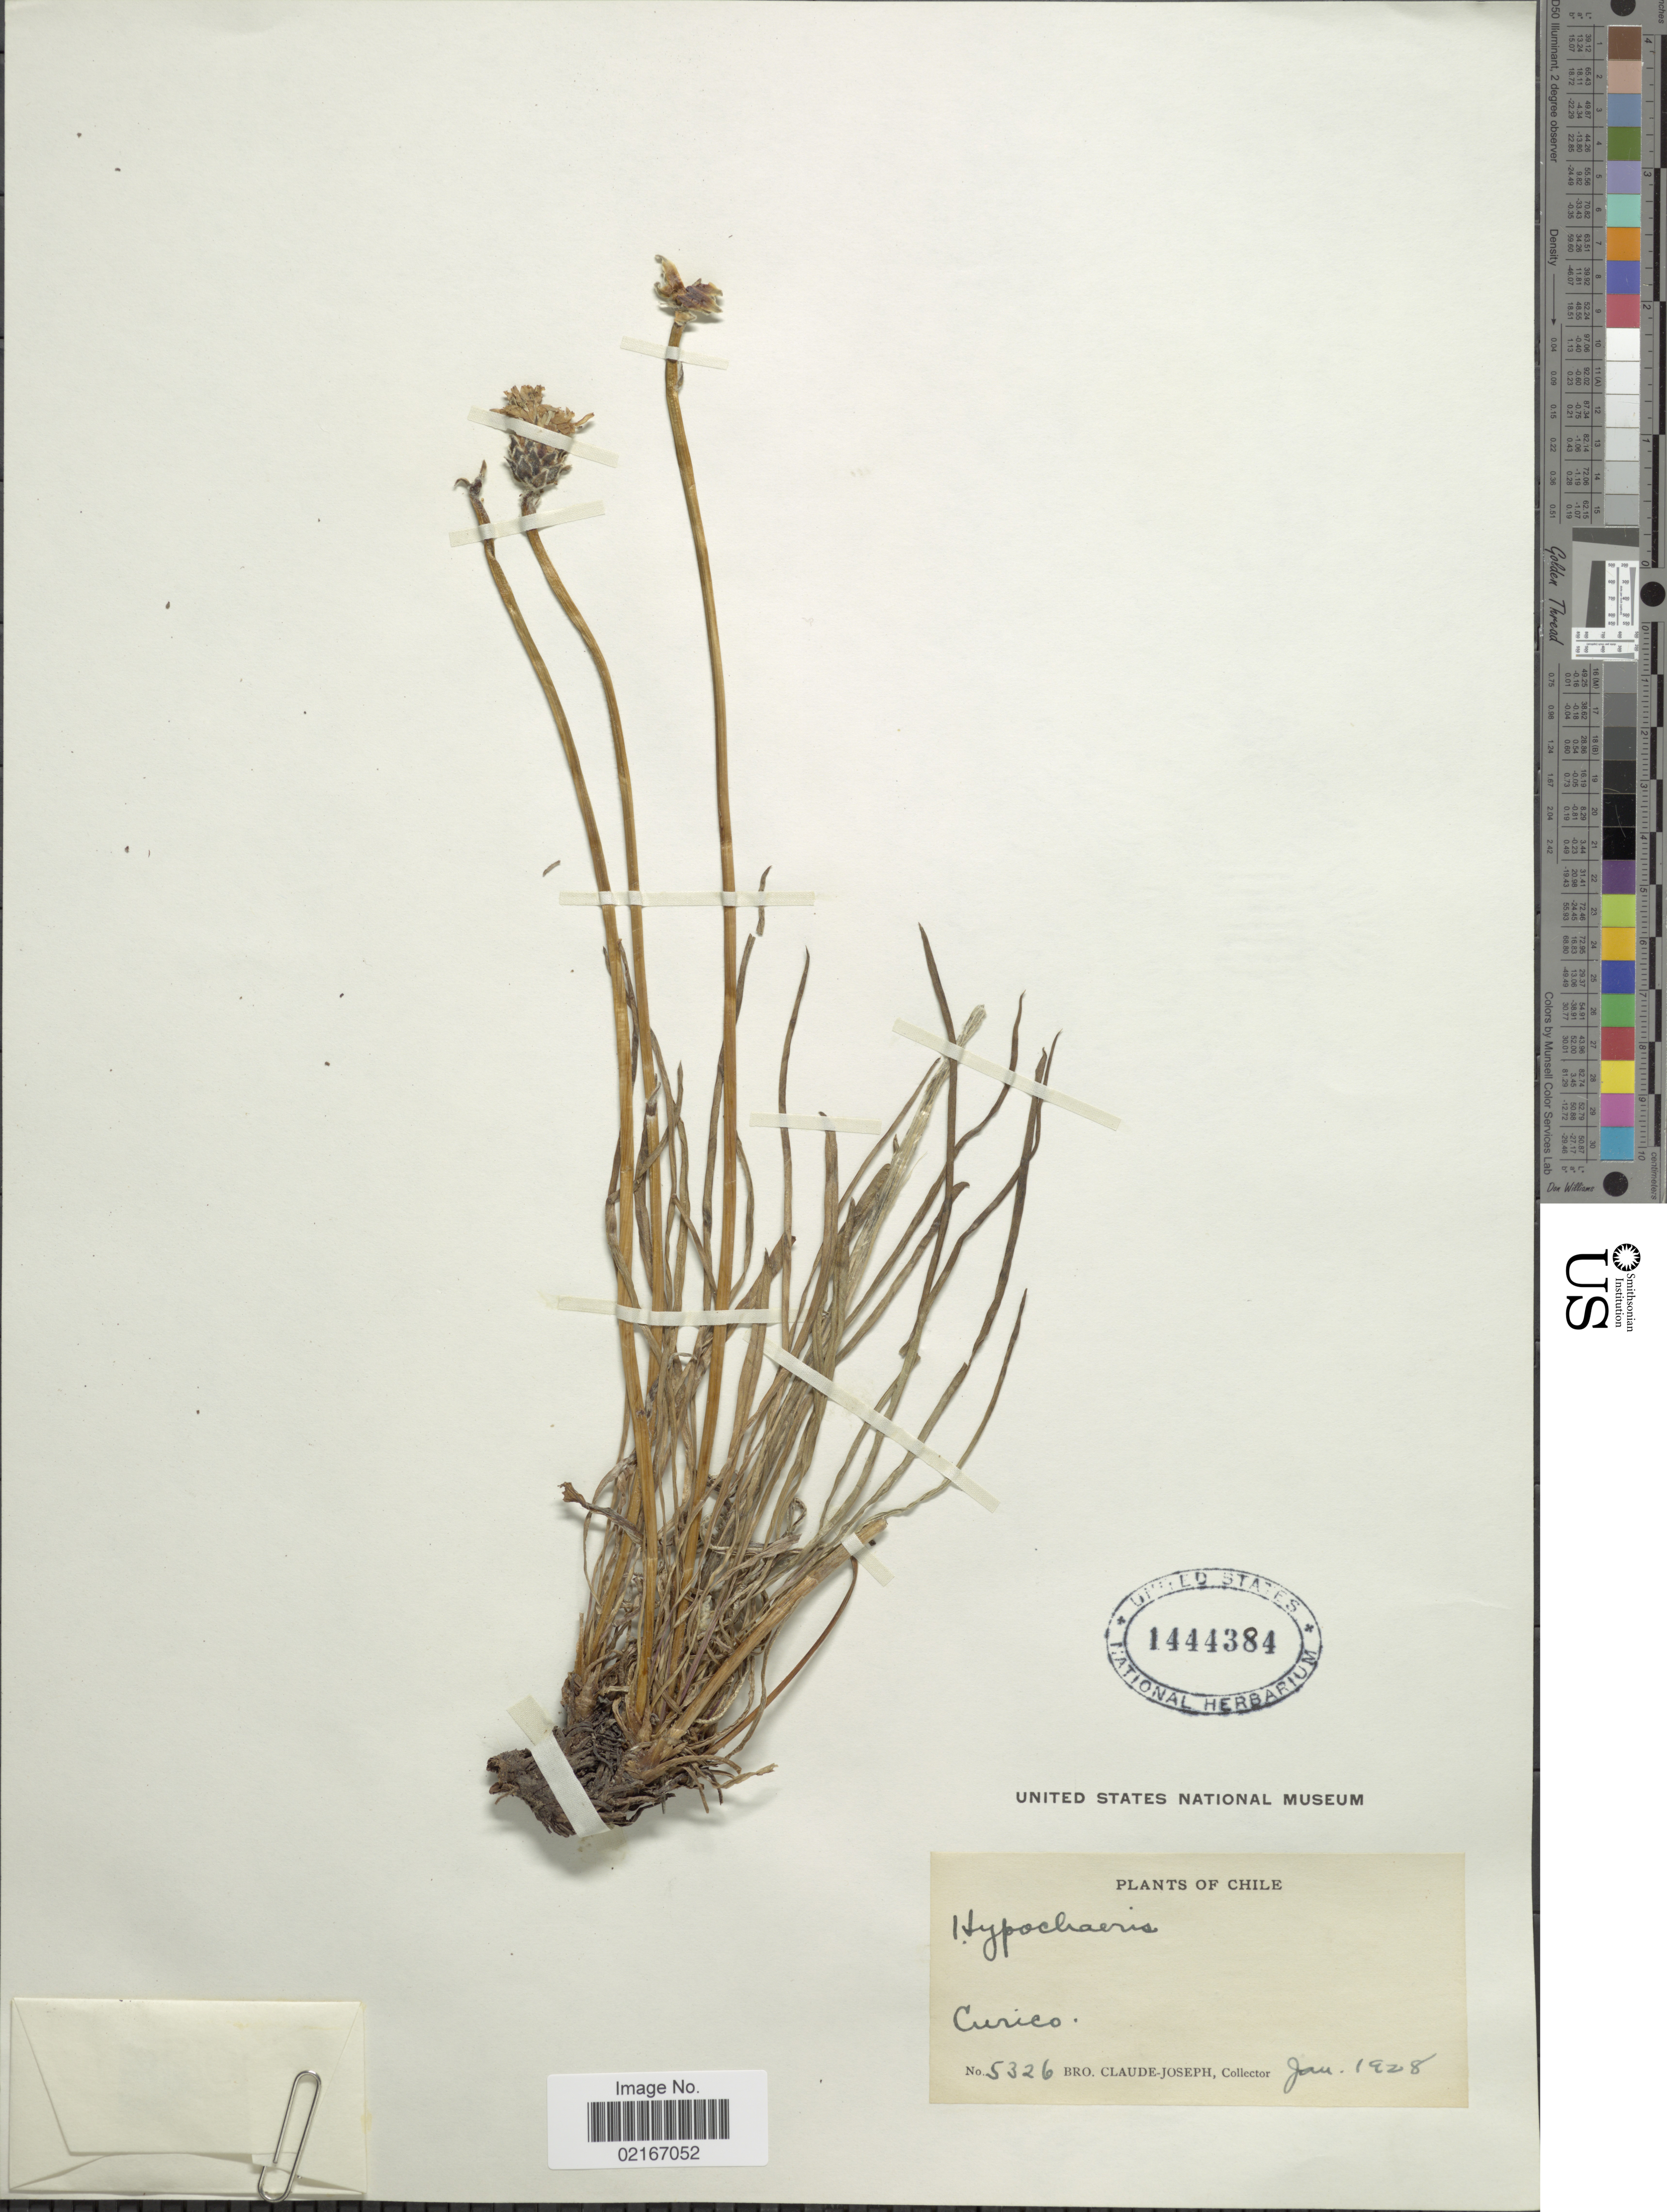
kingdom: Plantae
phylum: Tracheophyta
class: Magnoliopsida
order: Asterales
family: Asteraceae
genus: Hypochaeris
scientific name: Hypochaeris sp.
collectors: Bro. Claude-Joseph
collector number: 5326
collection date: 1928-01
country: Chile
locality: Curico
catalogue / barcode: US 1444384